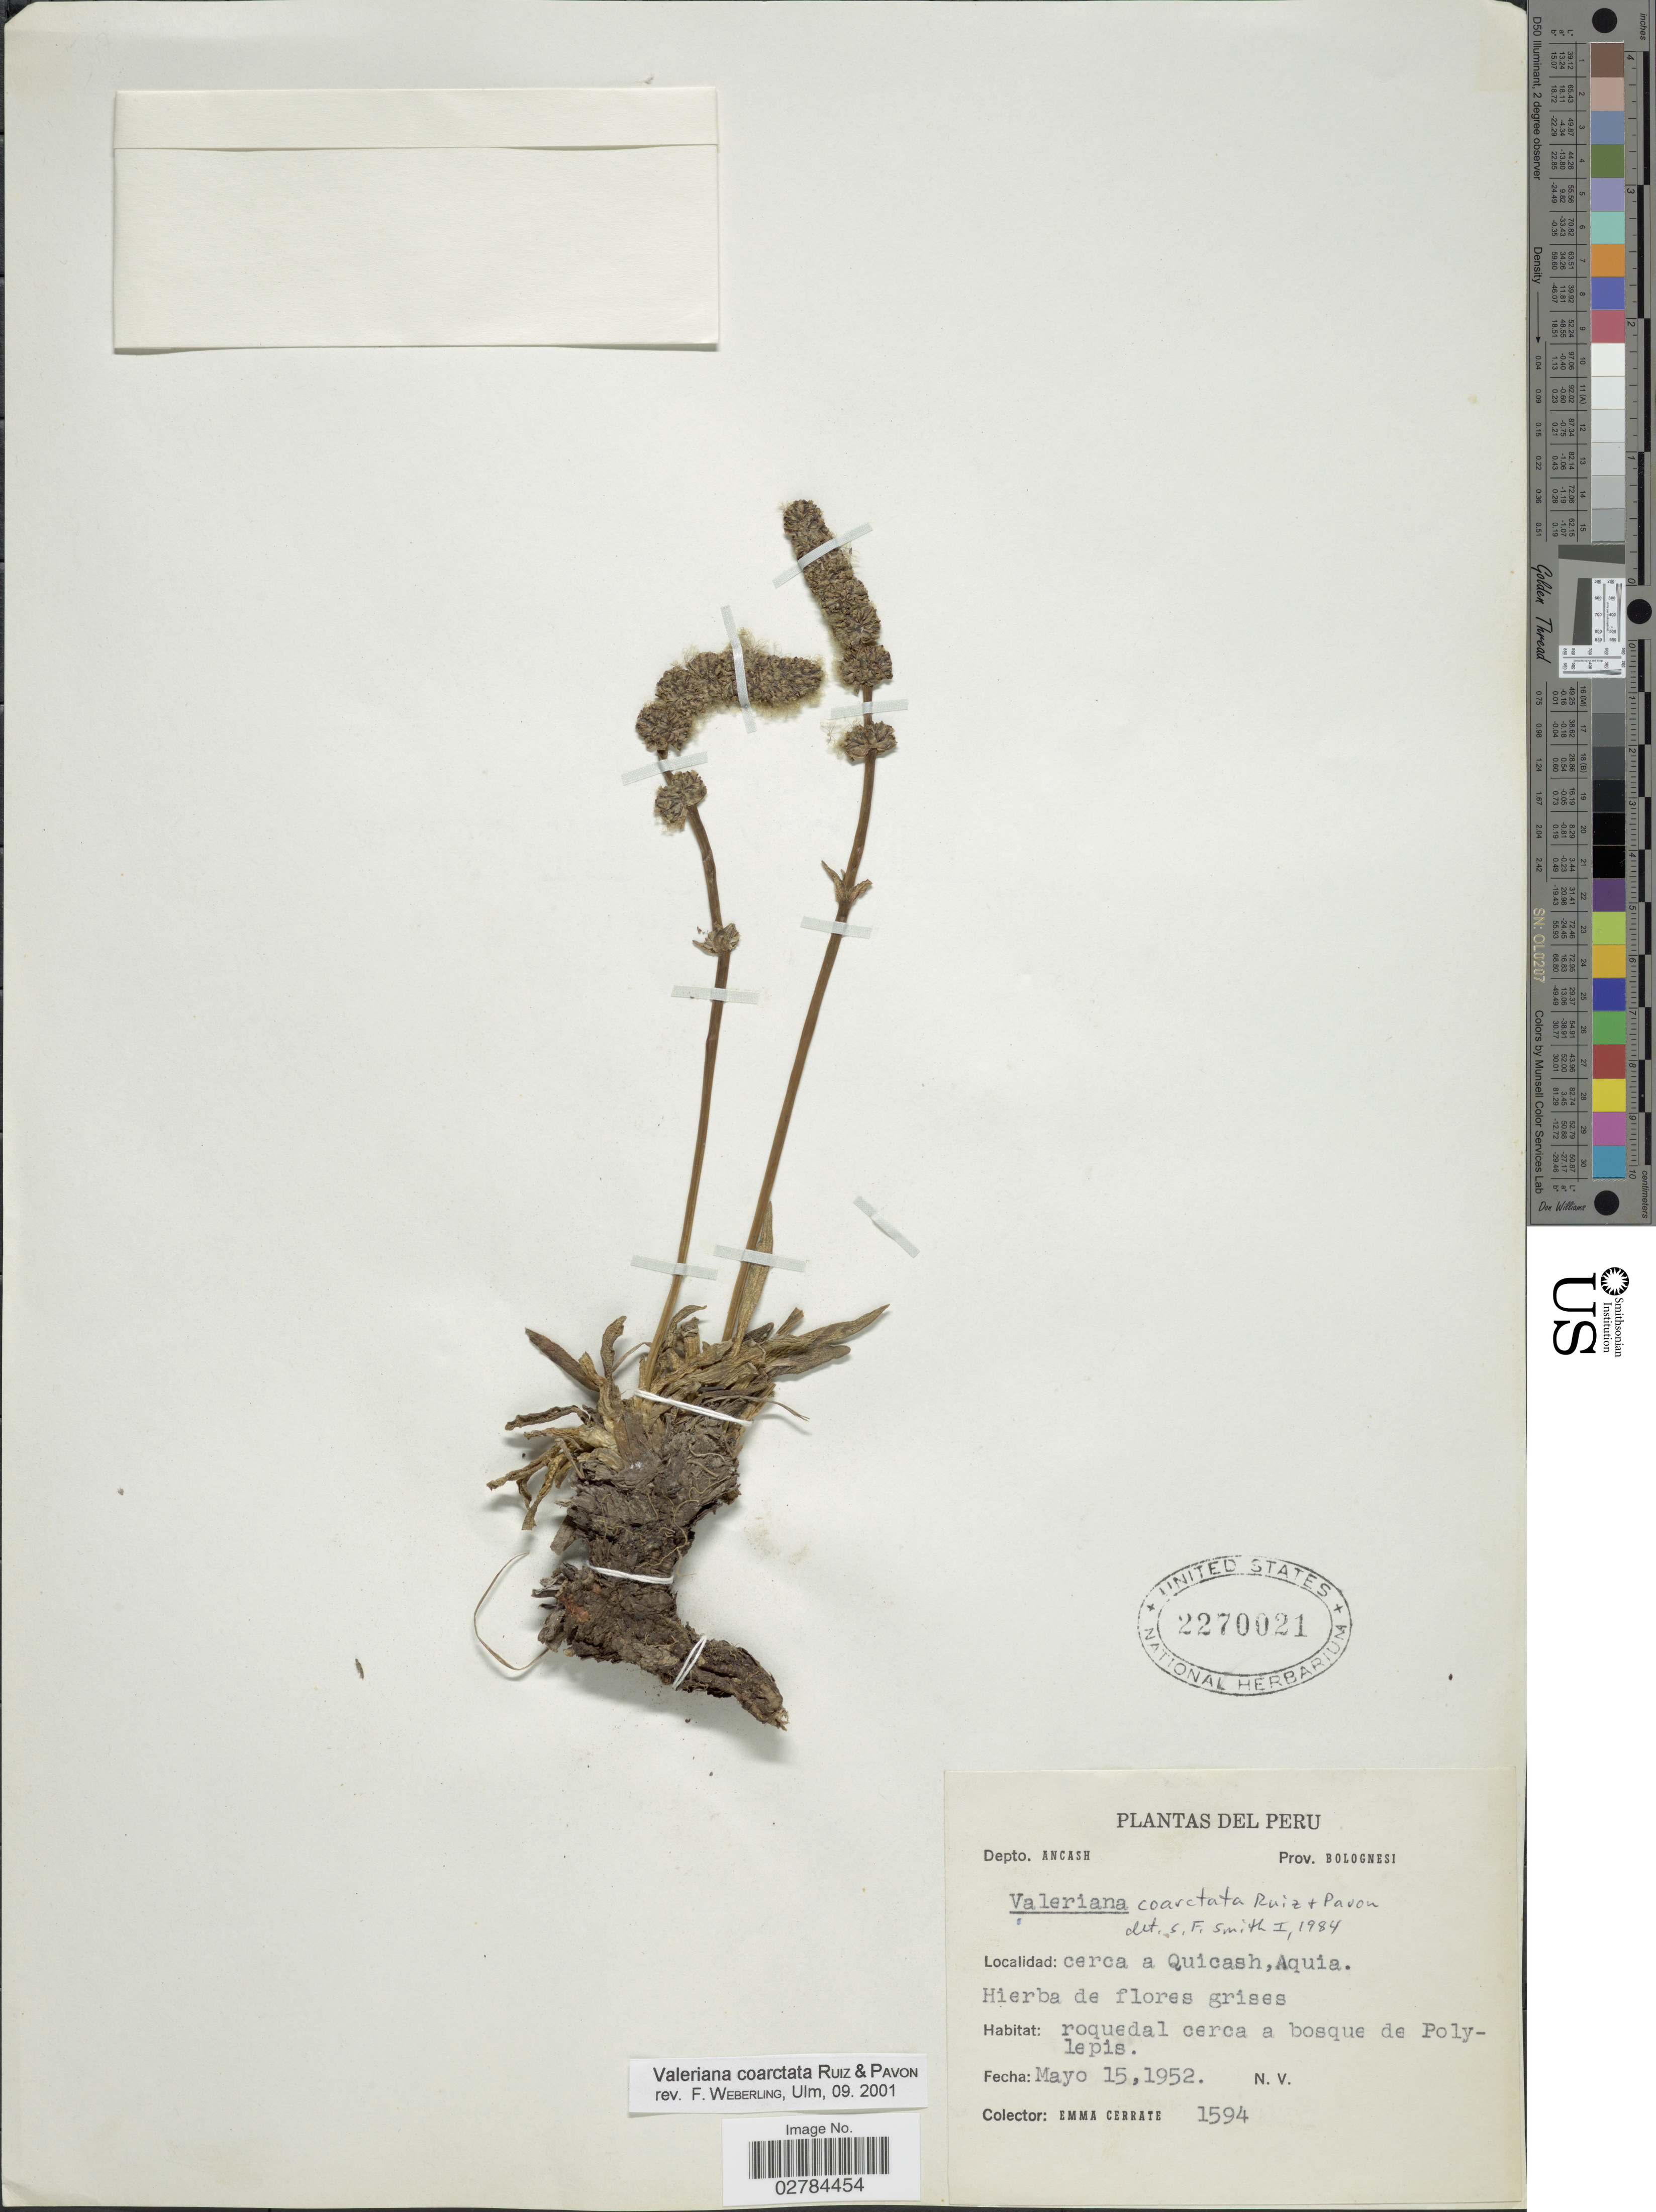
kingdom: Plantae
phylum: Tracheophyta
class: Magnoliopsida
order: Dipsacales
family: Caprifoliaceae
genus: Valeriana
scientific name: Valeriana coarctata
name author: Ruiz & Pav.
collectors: E. Cerrate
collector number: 1594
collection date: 1952-05-15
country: Peru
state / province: Ancash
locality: Depto. Ancash. Prov. Bolognesi. Cerca a Quicash, Aquia.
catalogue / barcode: US 2270021